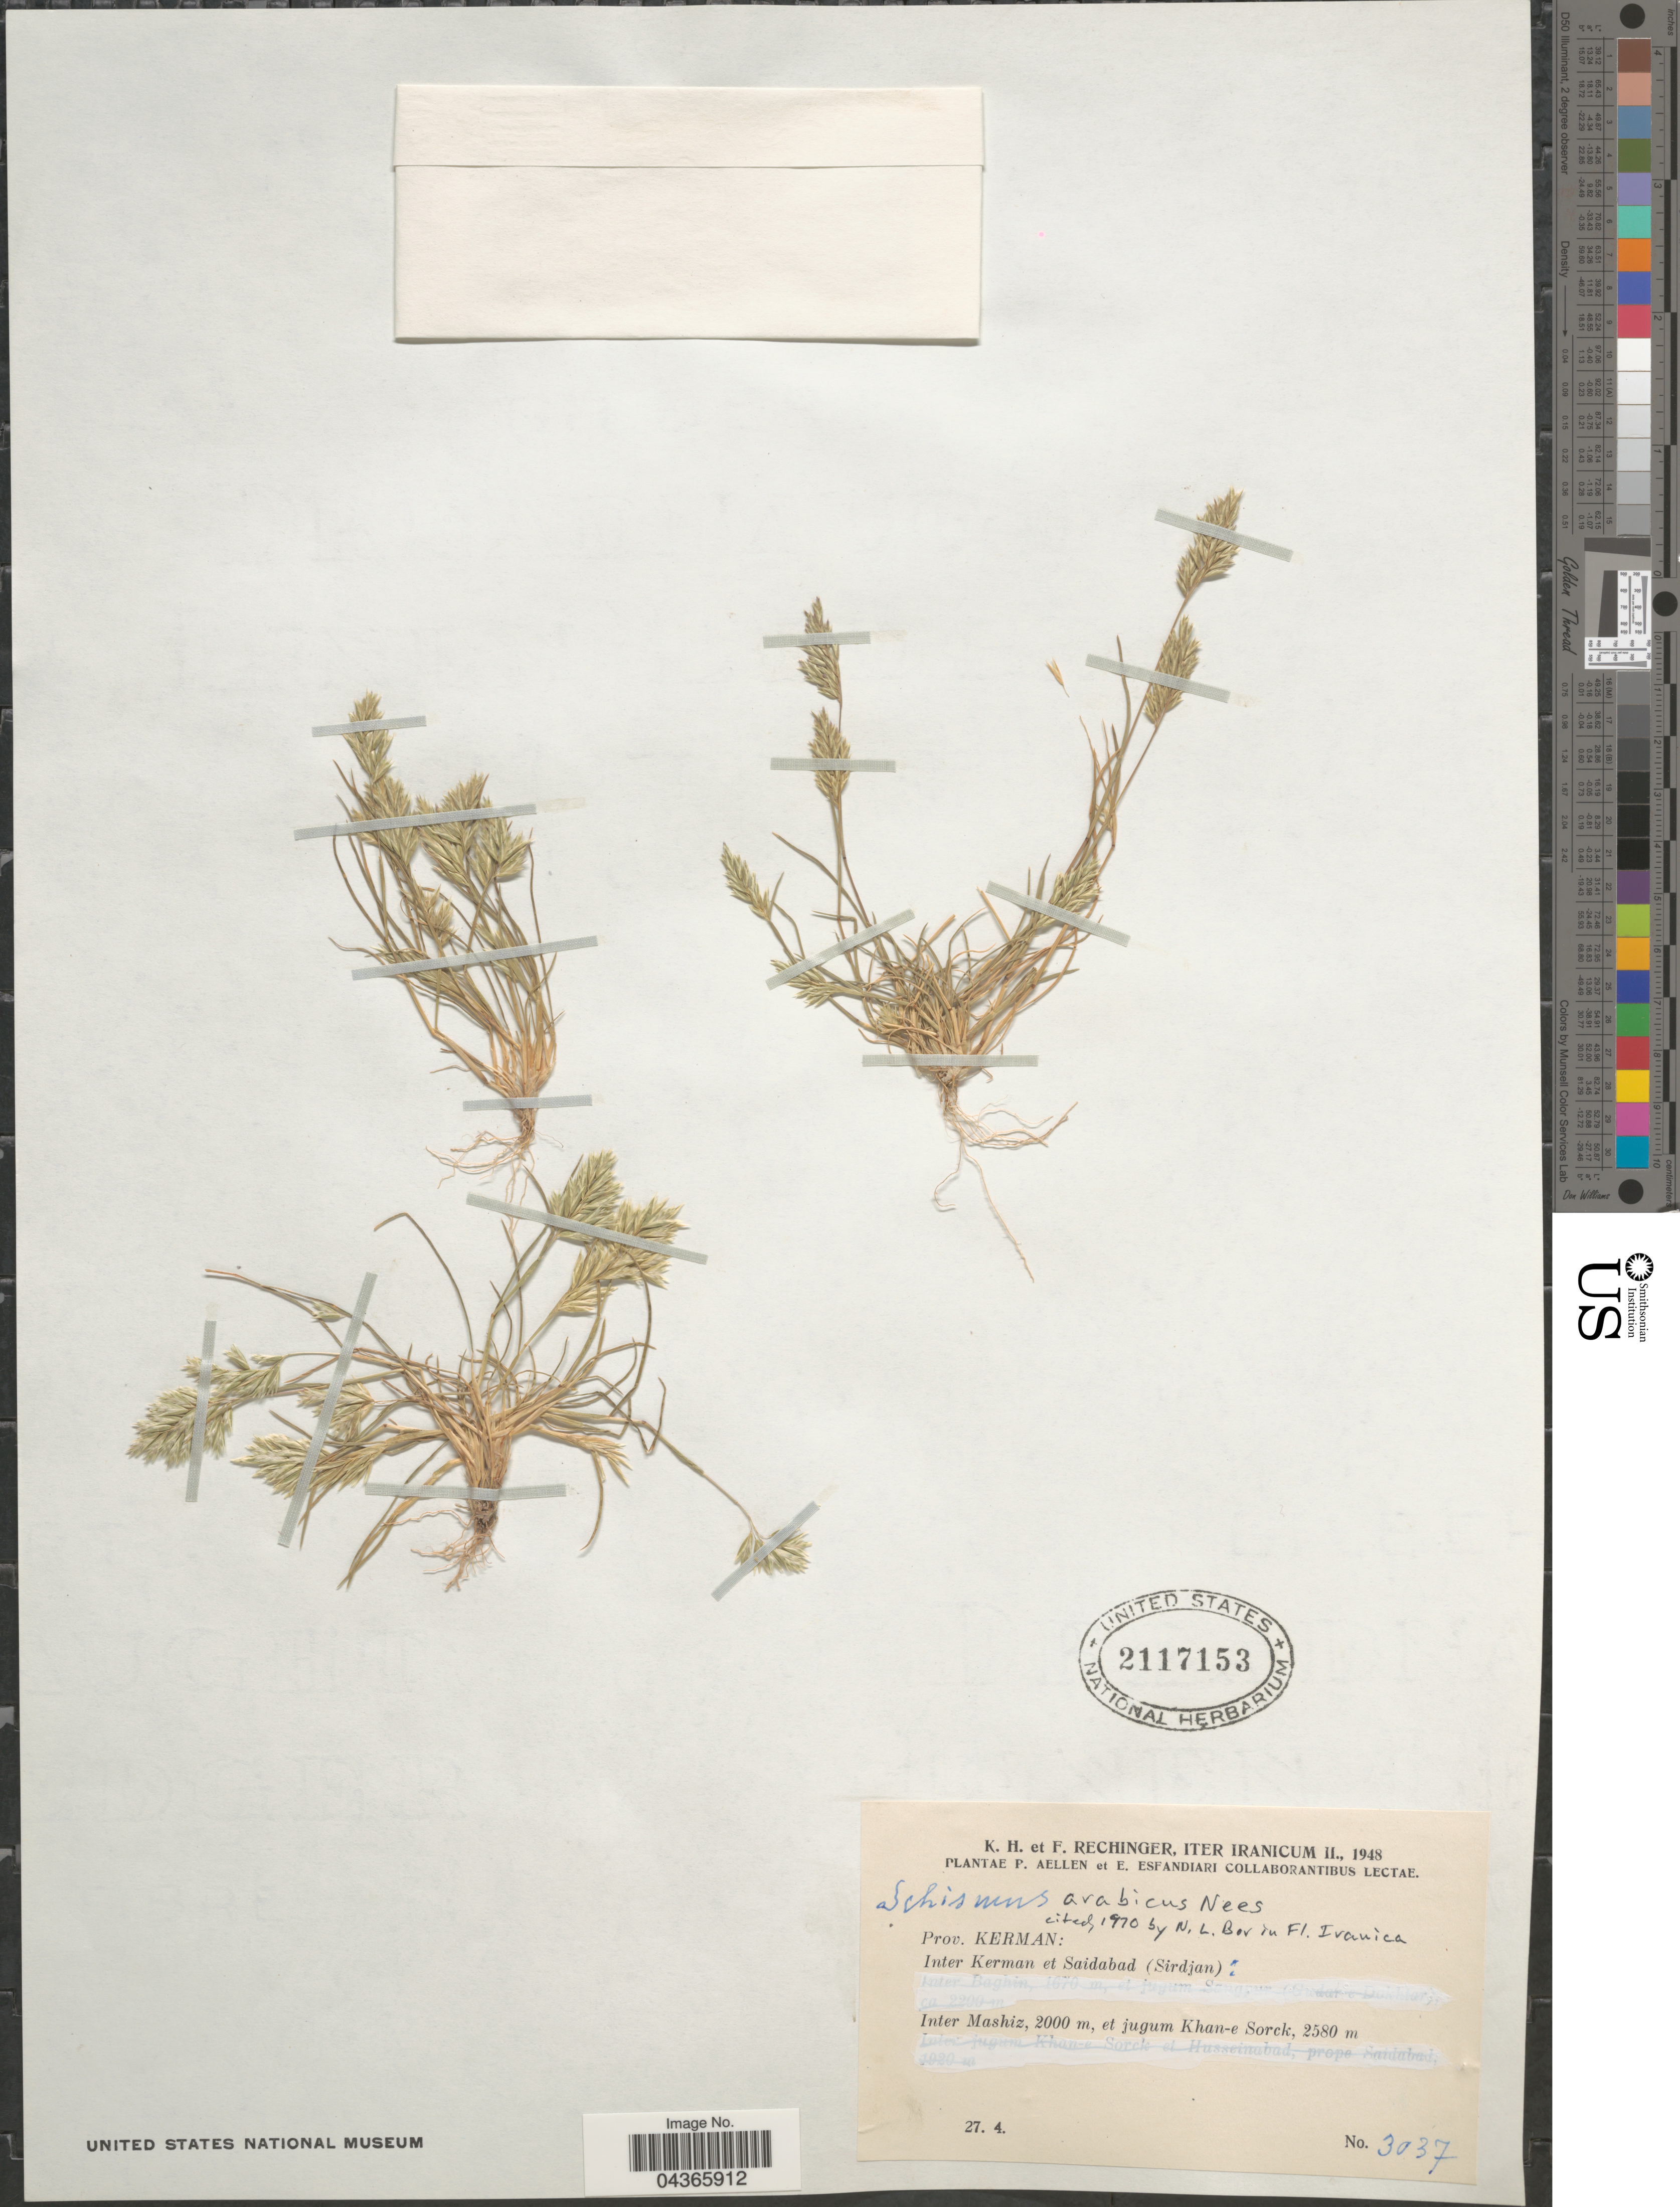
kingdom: Plantae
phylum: Tracheophyta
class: Liliopsida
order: Poales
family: Poaceae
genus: Schismus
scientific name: Schismus arabicus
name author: Nees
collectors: K. H. Rechinger & F. Rechinger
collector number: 3037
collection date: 1948-04-27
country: Iran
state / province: Kerman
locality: Iter Iranicum II., 1948. Prov. Kerman: Inter Kerman et Saidabad (Sirdjan): Inter Mashiz, et jugum Khan-e Sorck.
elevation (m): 2000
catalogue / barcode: US 2117153